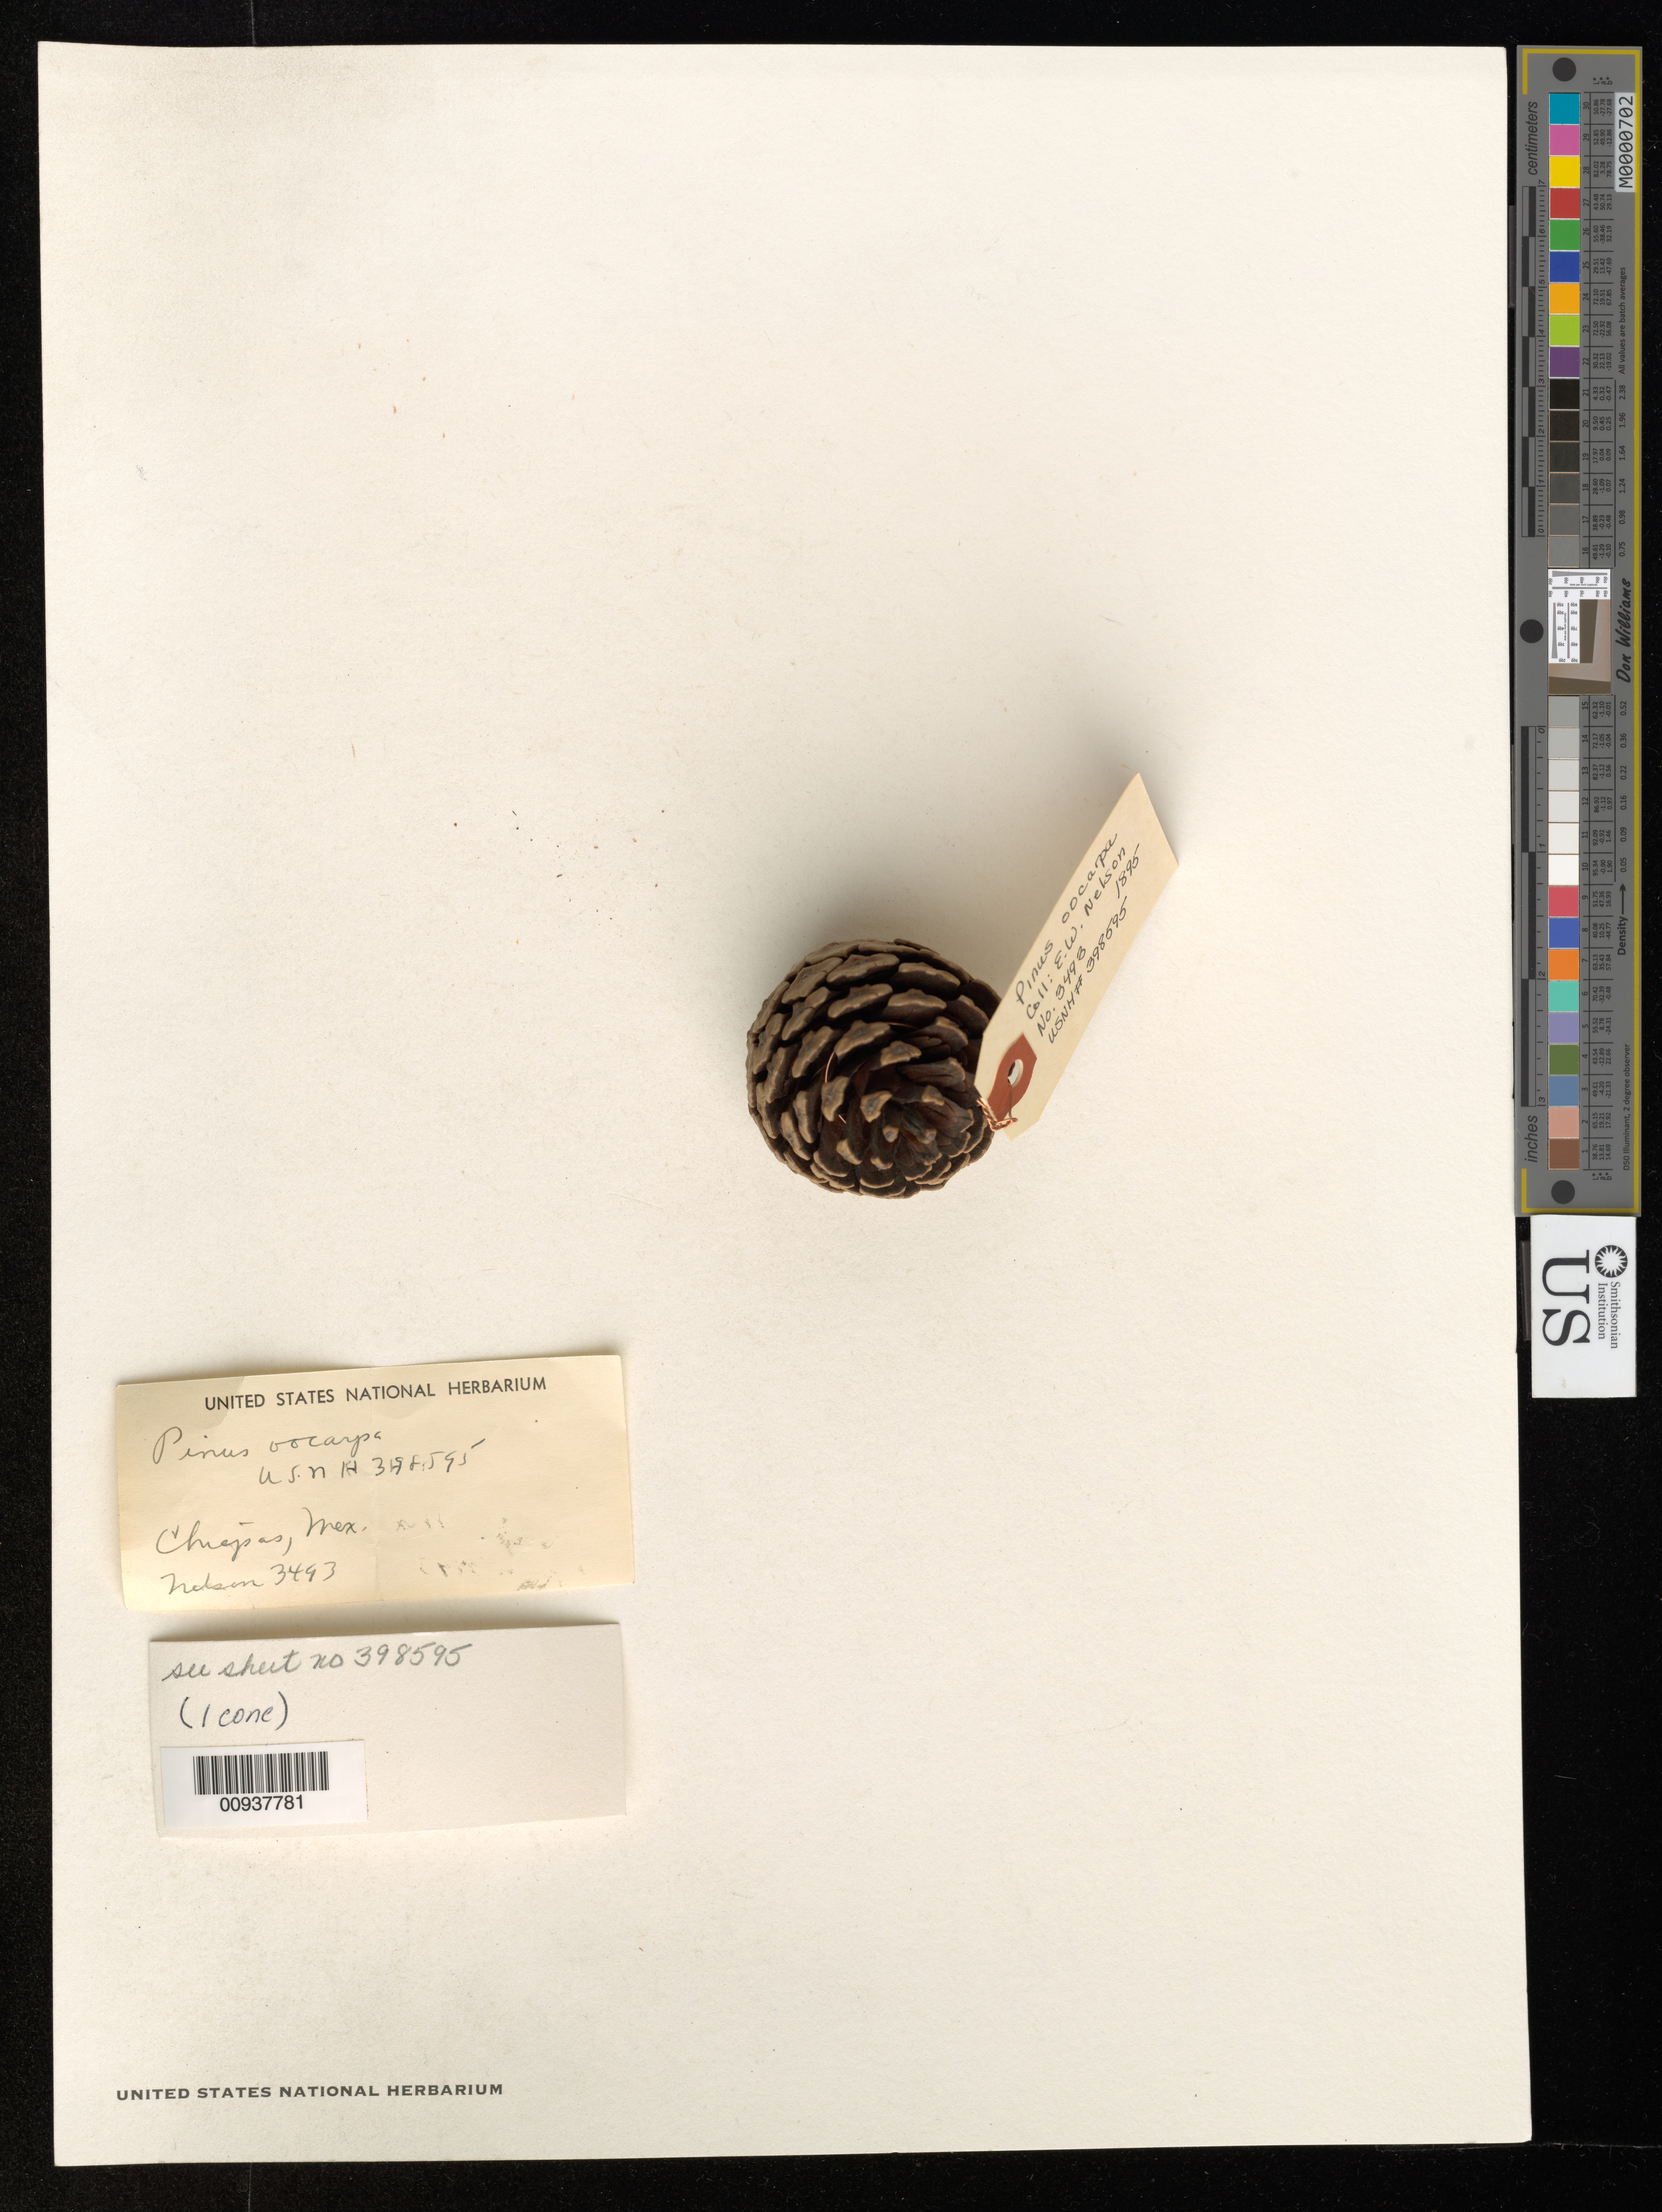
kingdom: Plantae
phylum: Tracheophyta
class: Pinopsida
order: Pinales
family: Pinaceae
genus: Pinus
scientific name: Pinus oocarpa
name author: Schiede ex Schltdl.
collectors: E. W. Nelson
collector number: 3493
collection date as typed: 1895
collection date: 1895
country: Mexico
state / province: Chiapas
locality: State of Chiapas.